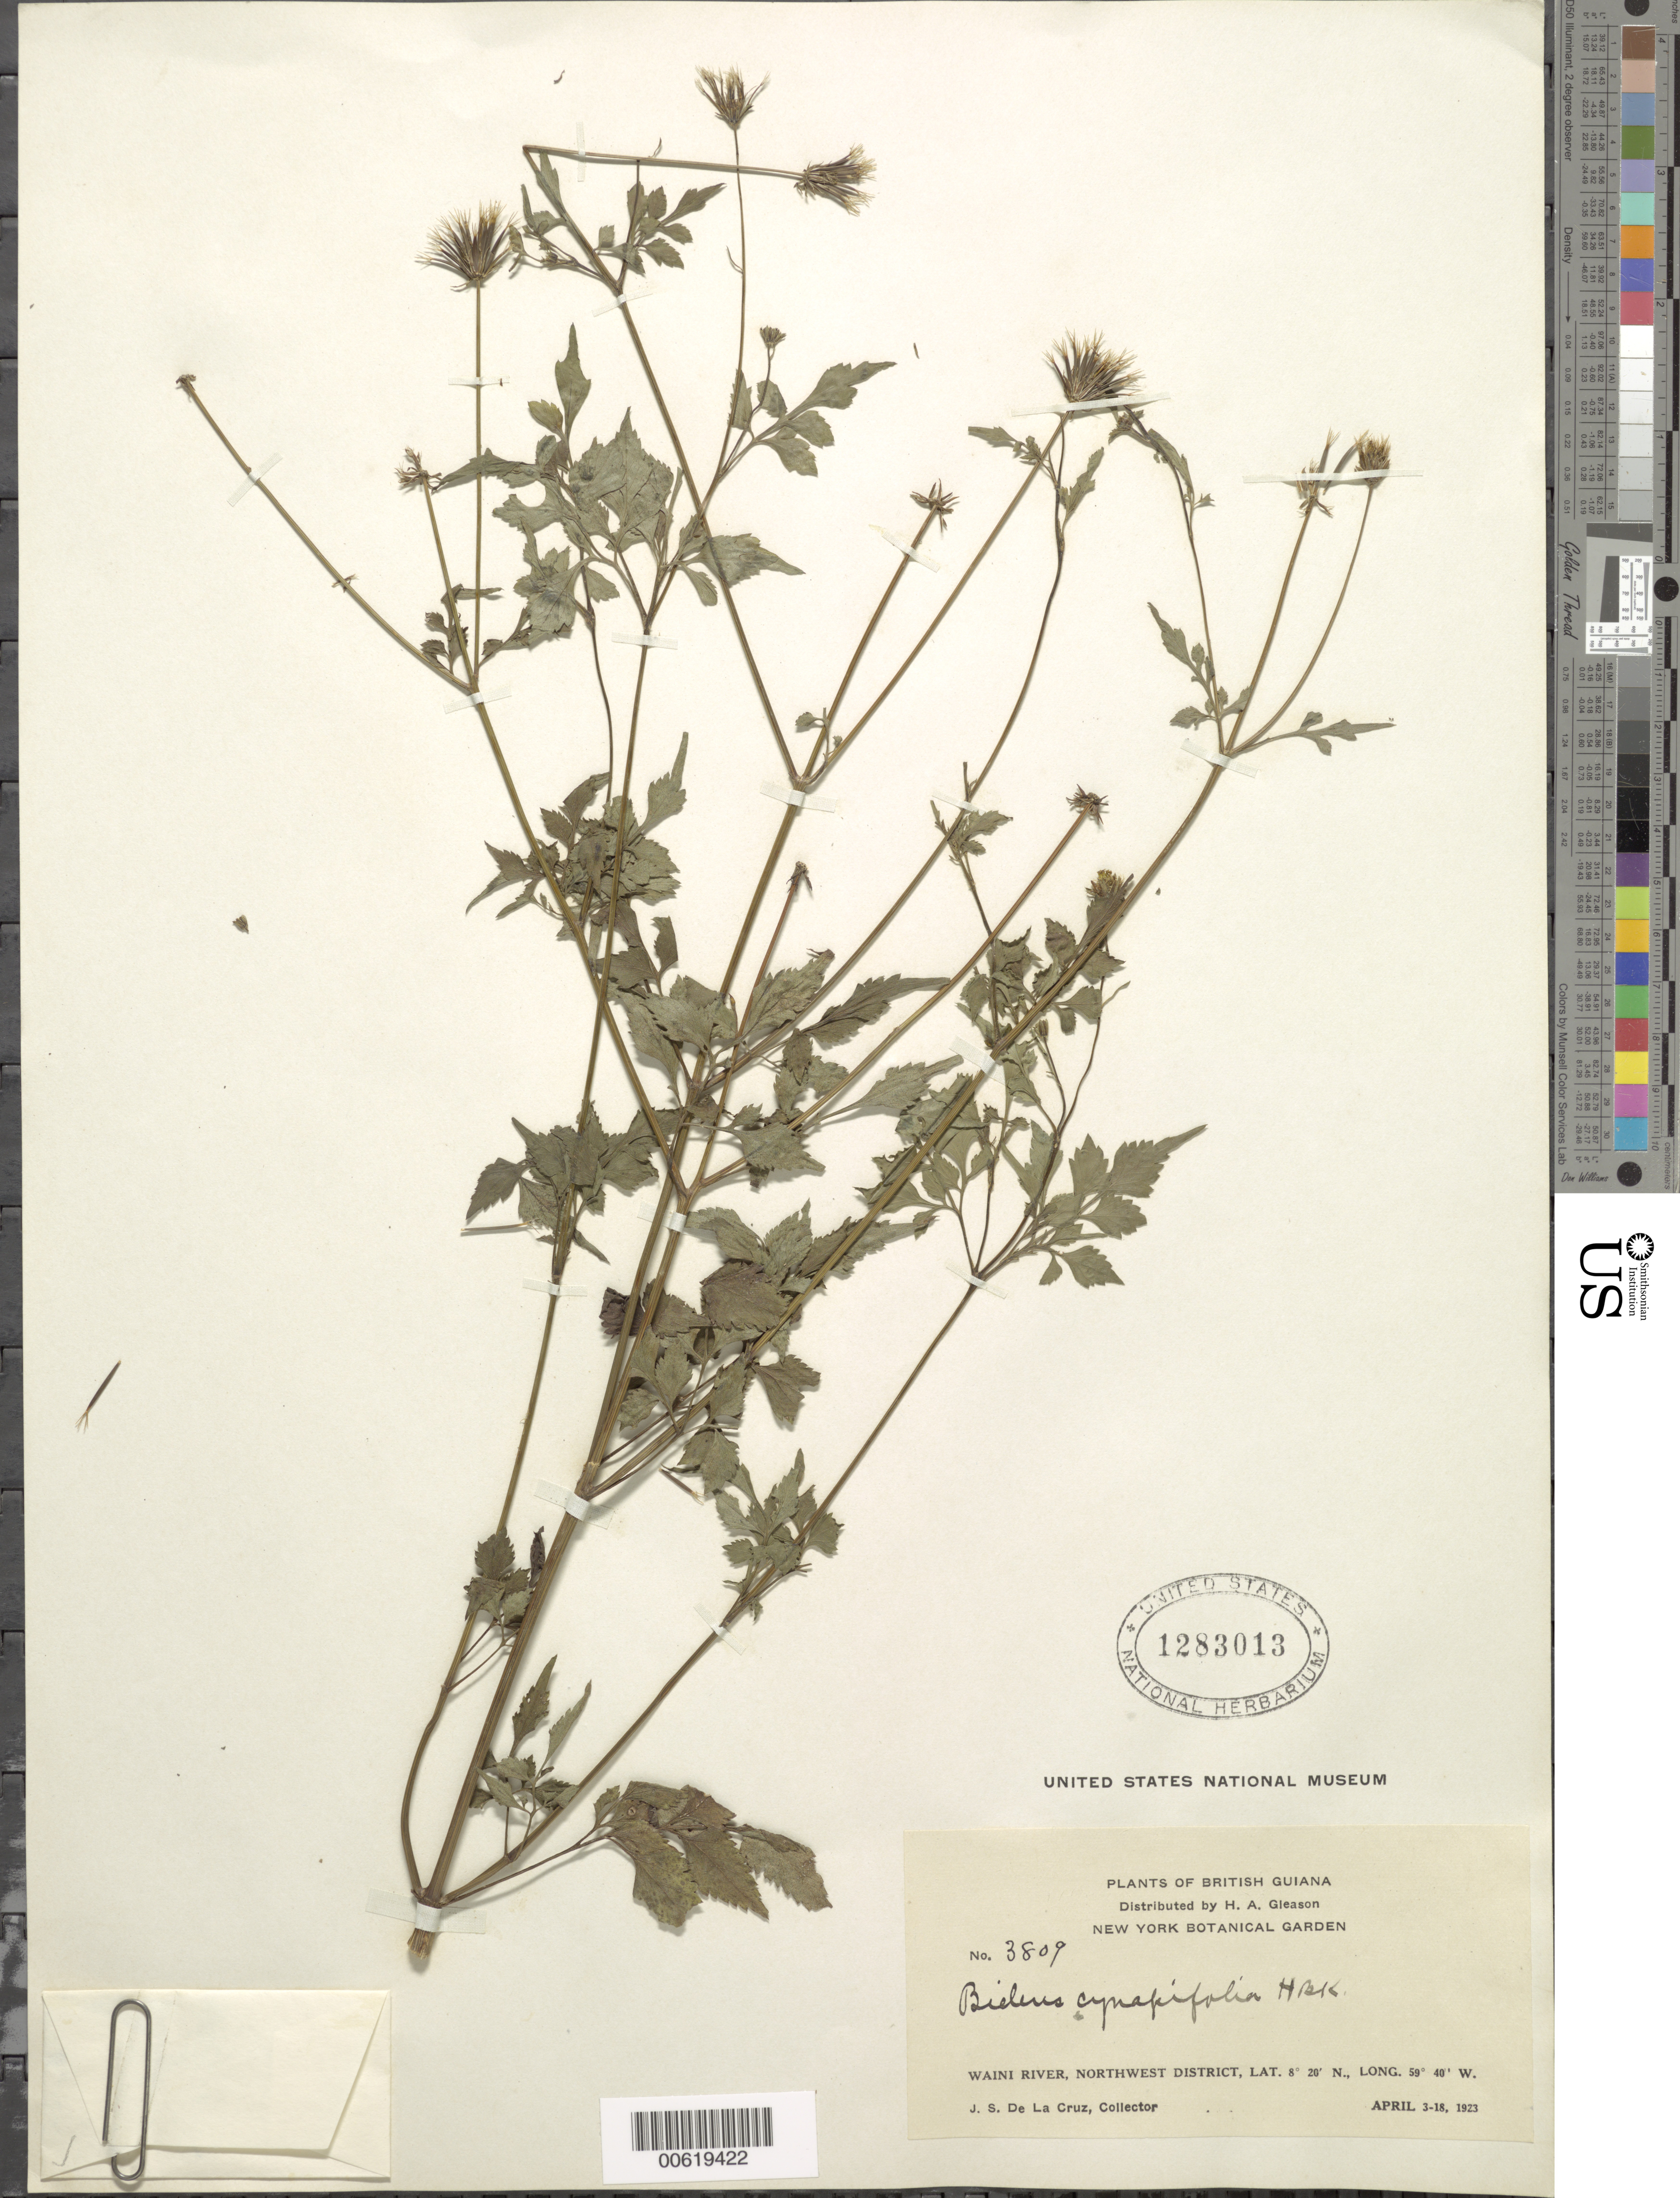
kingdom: Plantae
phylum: Tracheophyta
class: Magnoliopsida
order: Asterales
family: Asteraceae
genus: Bidens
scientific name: Bidens cynapiifolia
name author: Kunth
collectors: J. S. de la Cruz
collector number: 3809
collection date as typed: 3-Apr-23 to 18-Apr-23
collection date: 1923-04-03/1923-04-18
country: Guyana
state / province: Barima-Waini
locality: Waini R., NW District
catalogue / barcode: US 1283013